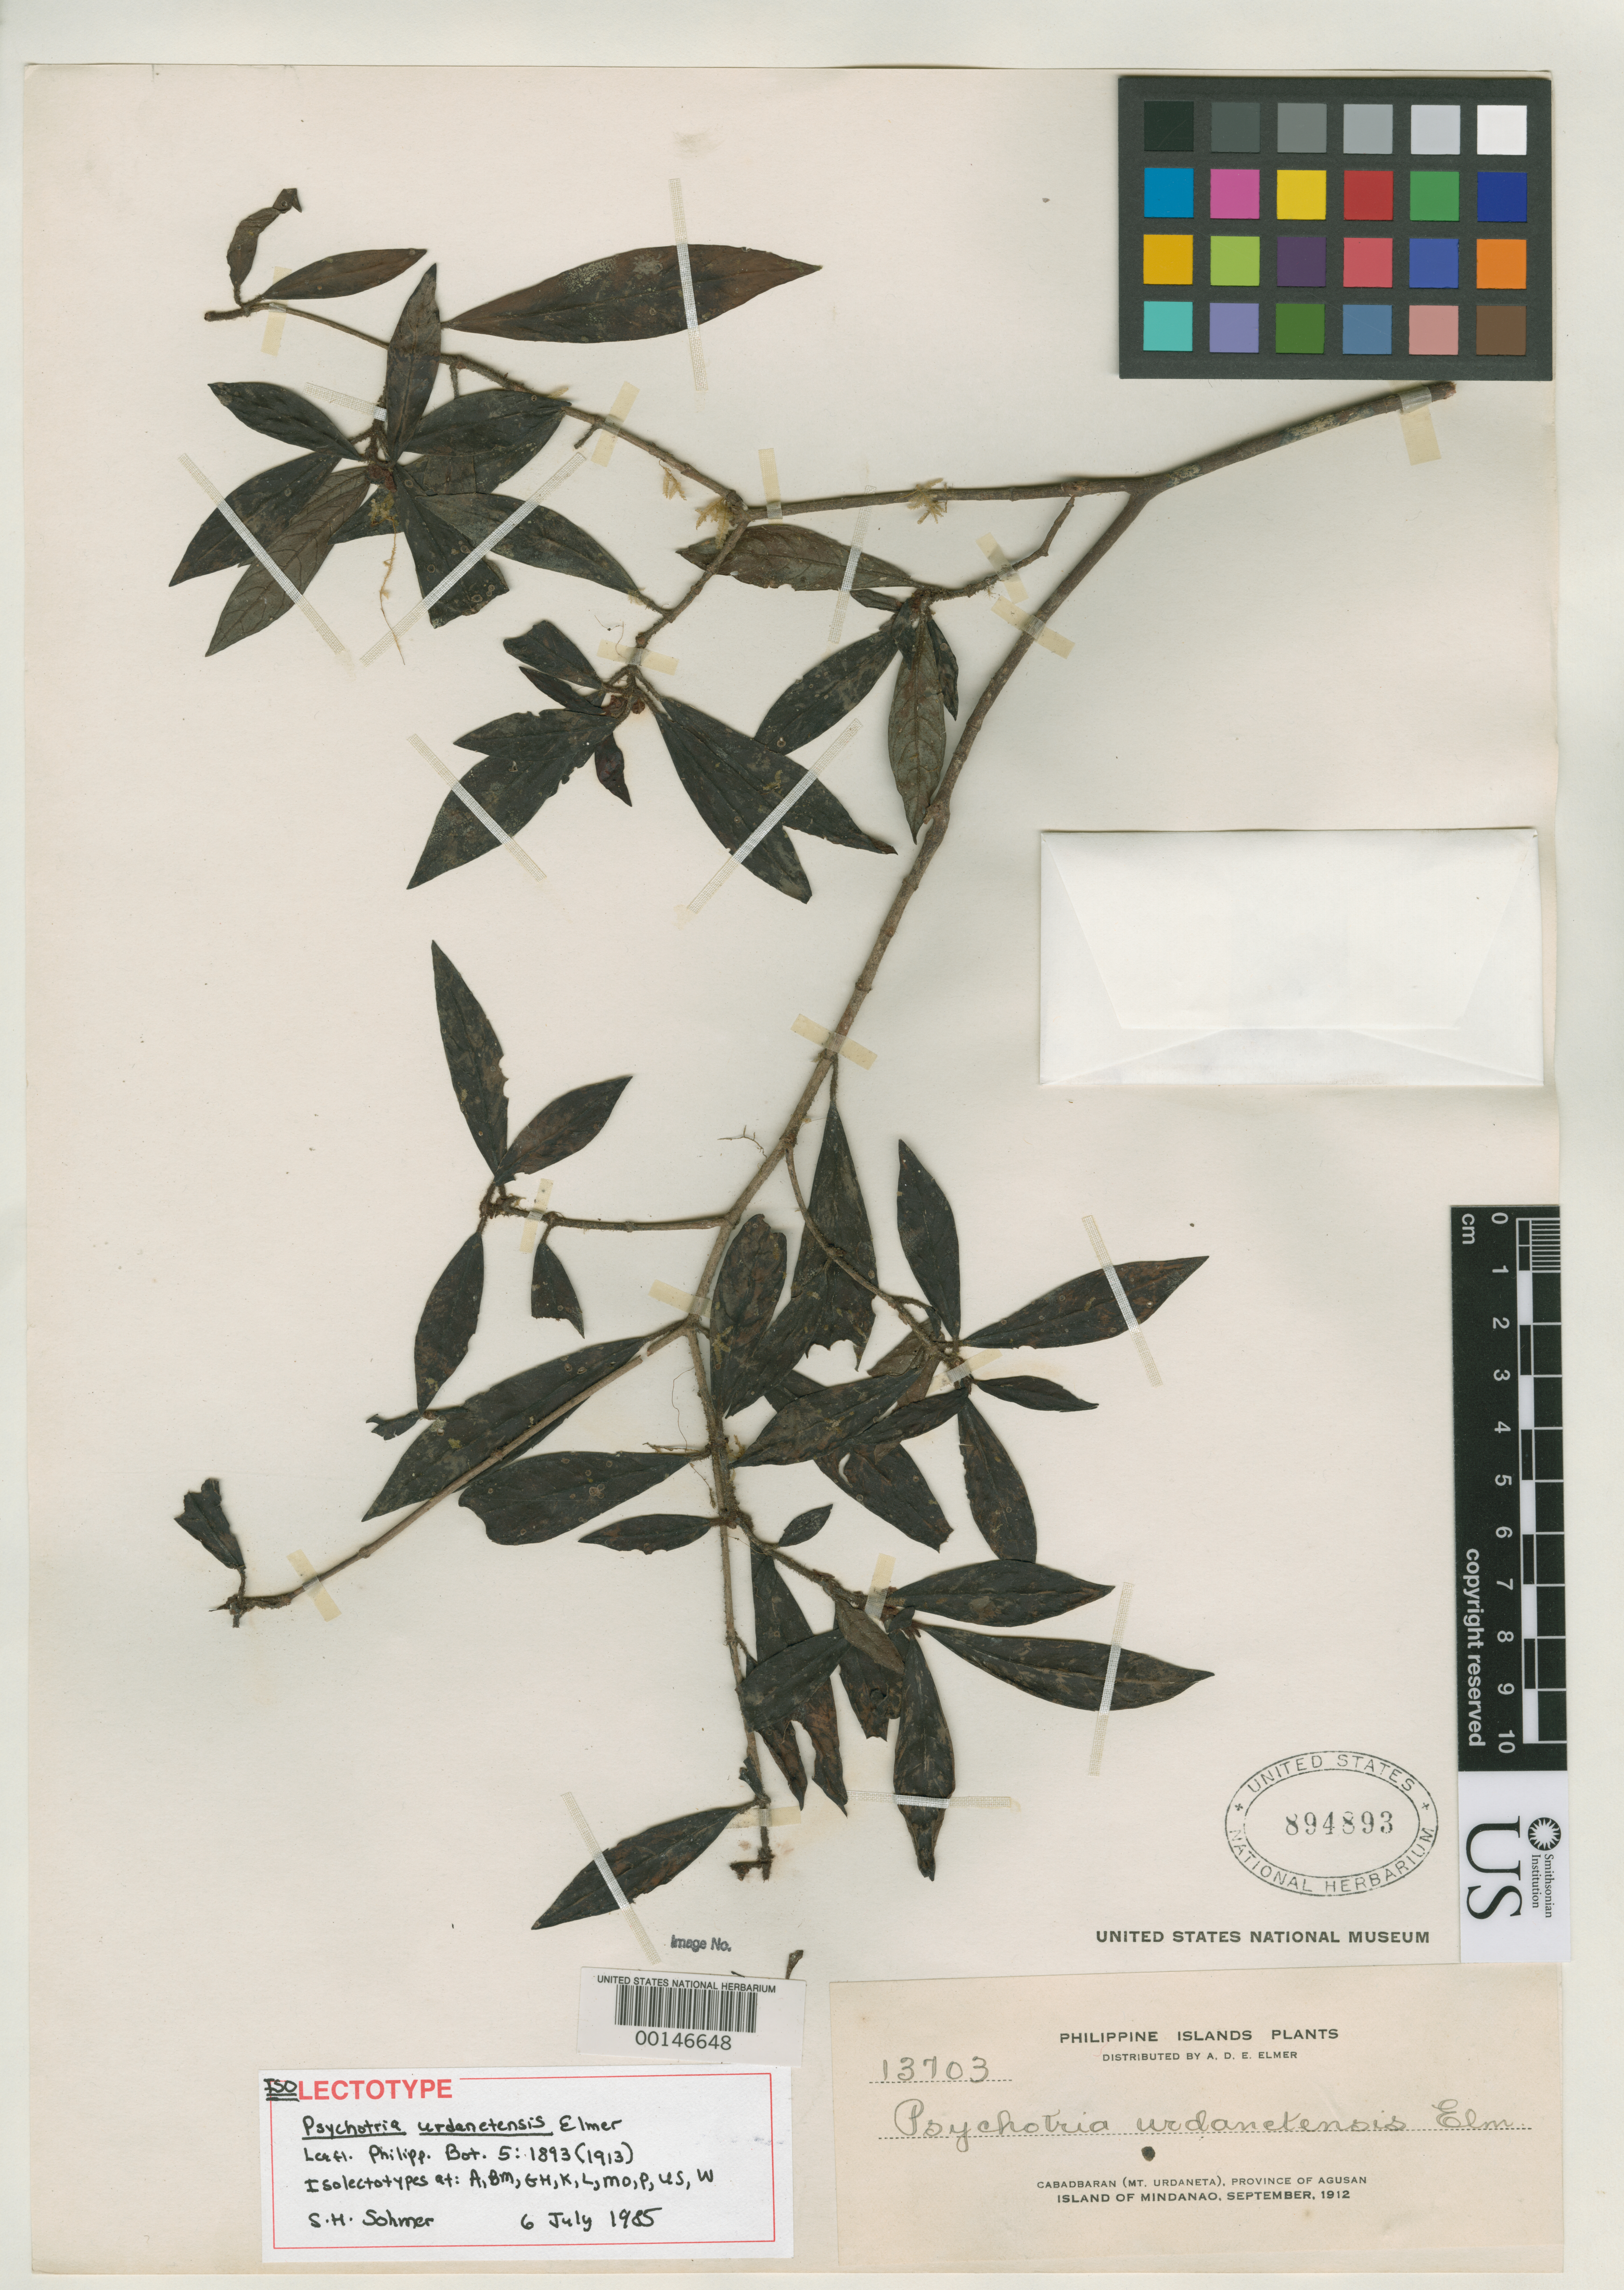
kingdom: Plantae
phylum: Tracheophyta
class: Magnoliopsida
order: Gentianales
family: Rubiaceae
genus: Psychotria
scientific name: Psychotria urdanetensis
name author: Elmer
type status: Isotype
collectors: A. D. E. Elmer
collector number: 13703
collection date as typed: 02 Jan 1932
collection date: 1932-01-02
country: Philippines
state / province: Caraga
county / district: Agusan del Norte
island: Mindanao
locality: Cabadbaran, Mt. Urdaneta.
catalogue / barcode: US 894893